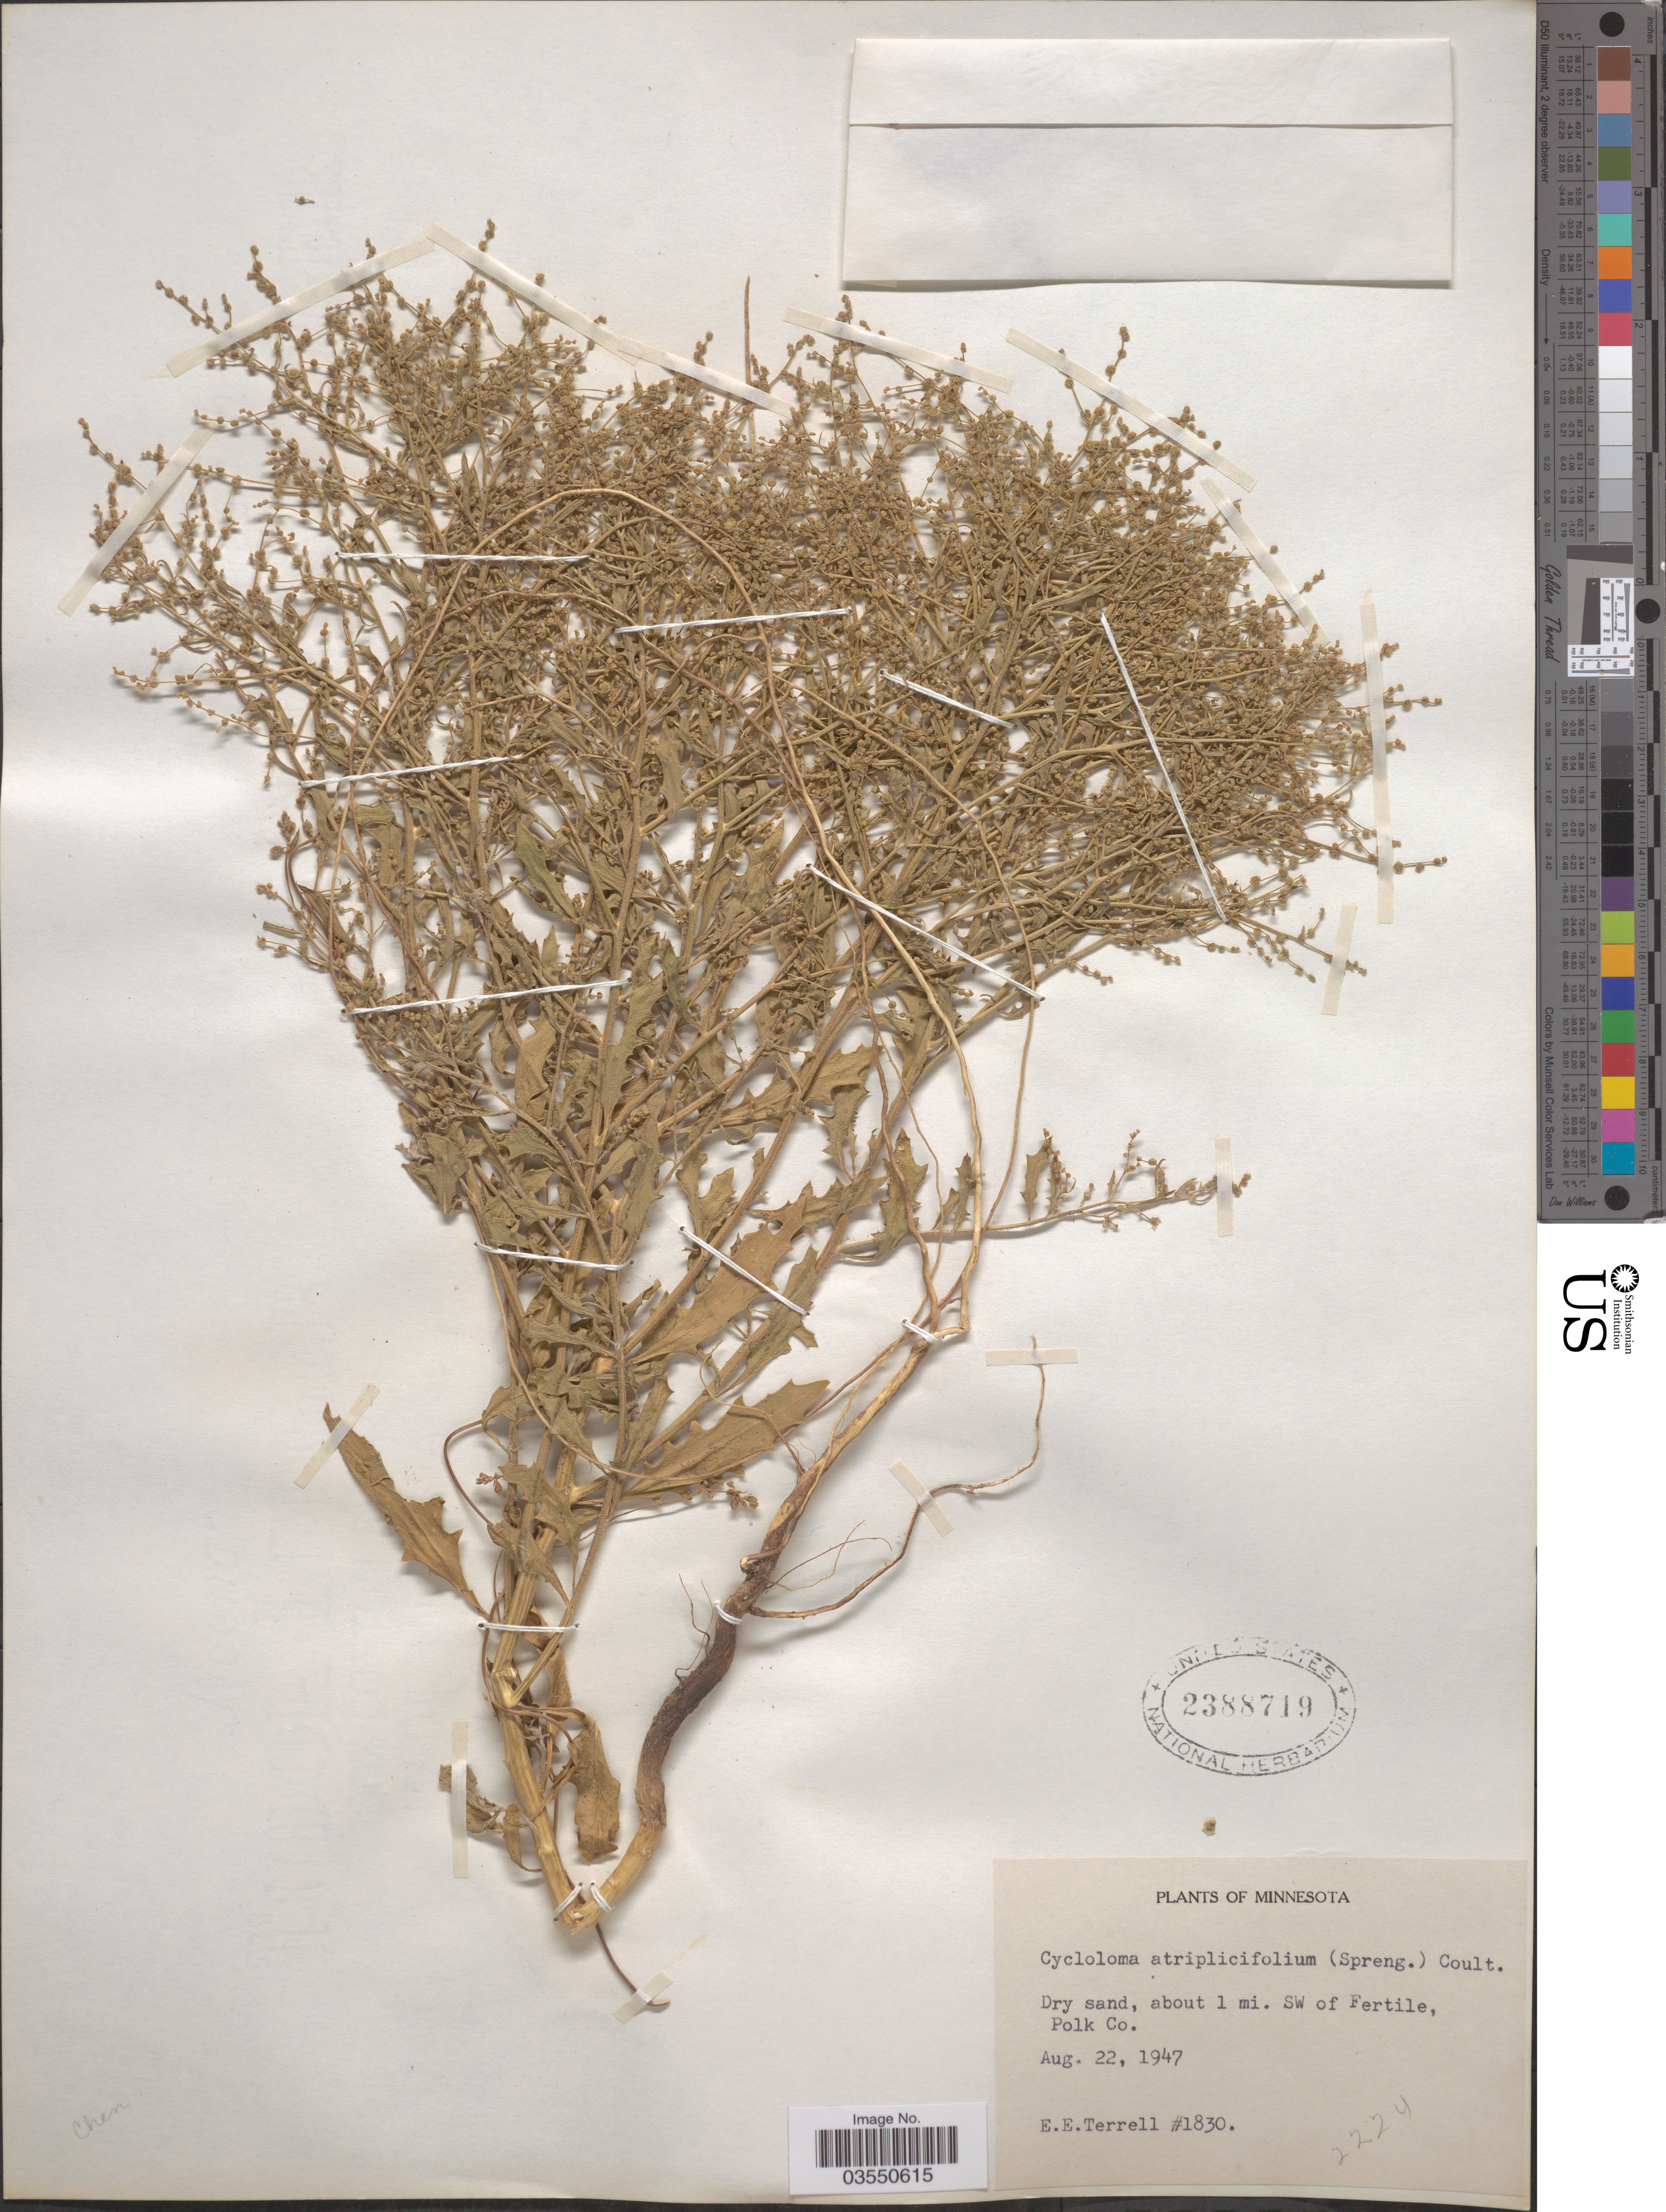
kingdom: Plantae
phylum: Tracheophyta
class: Magnoliopsida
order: Caryophyllales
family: Amaranthaceae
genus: Dysphania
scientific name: Dysphania atriplicifolia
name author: (Spreng.) G. Kadereit et al.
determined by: U.S. National Herbarium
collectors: E. E. Terrell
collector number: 1830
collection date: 1947-08-22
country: United States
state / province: Minnesota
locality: About 1 mi. SW of Fertile, Polk Co.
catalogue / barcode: US 2388719